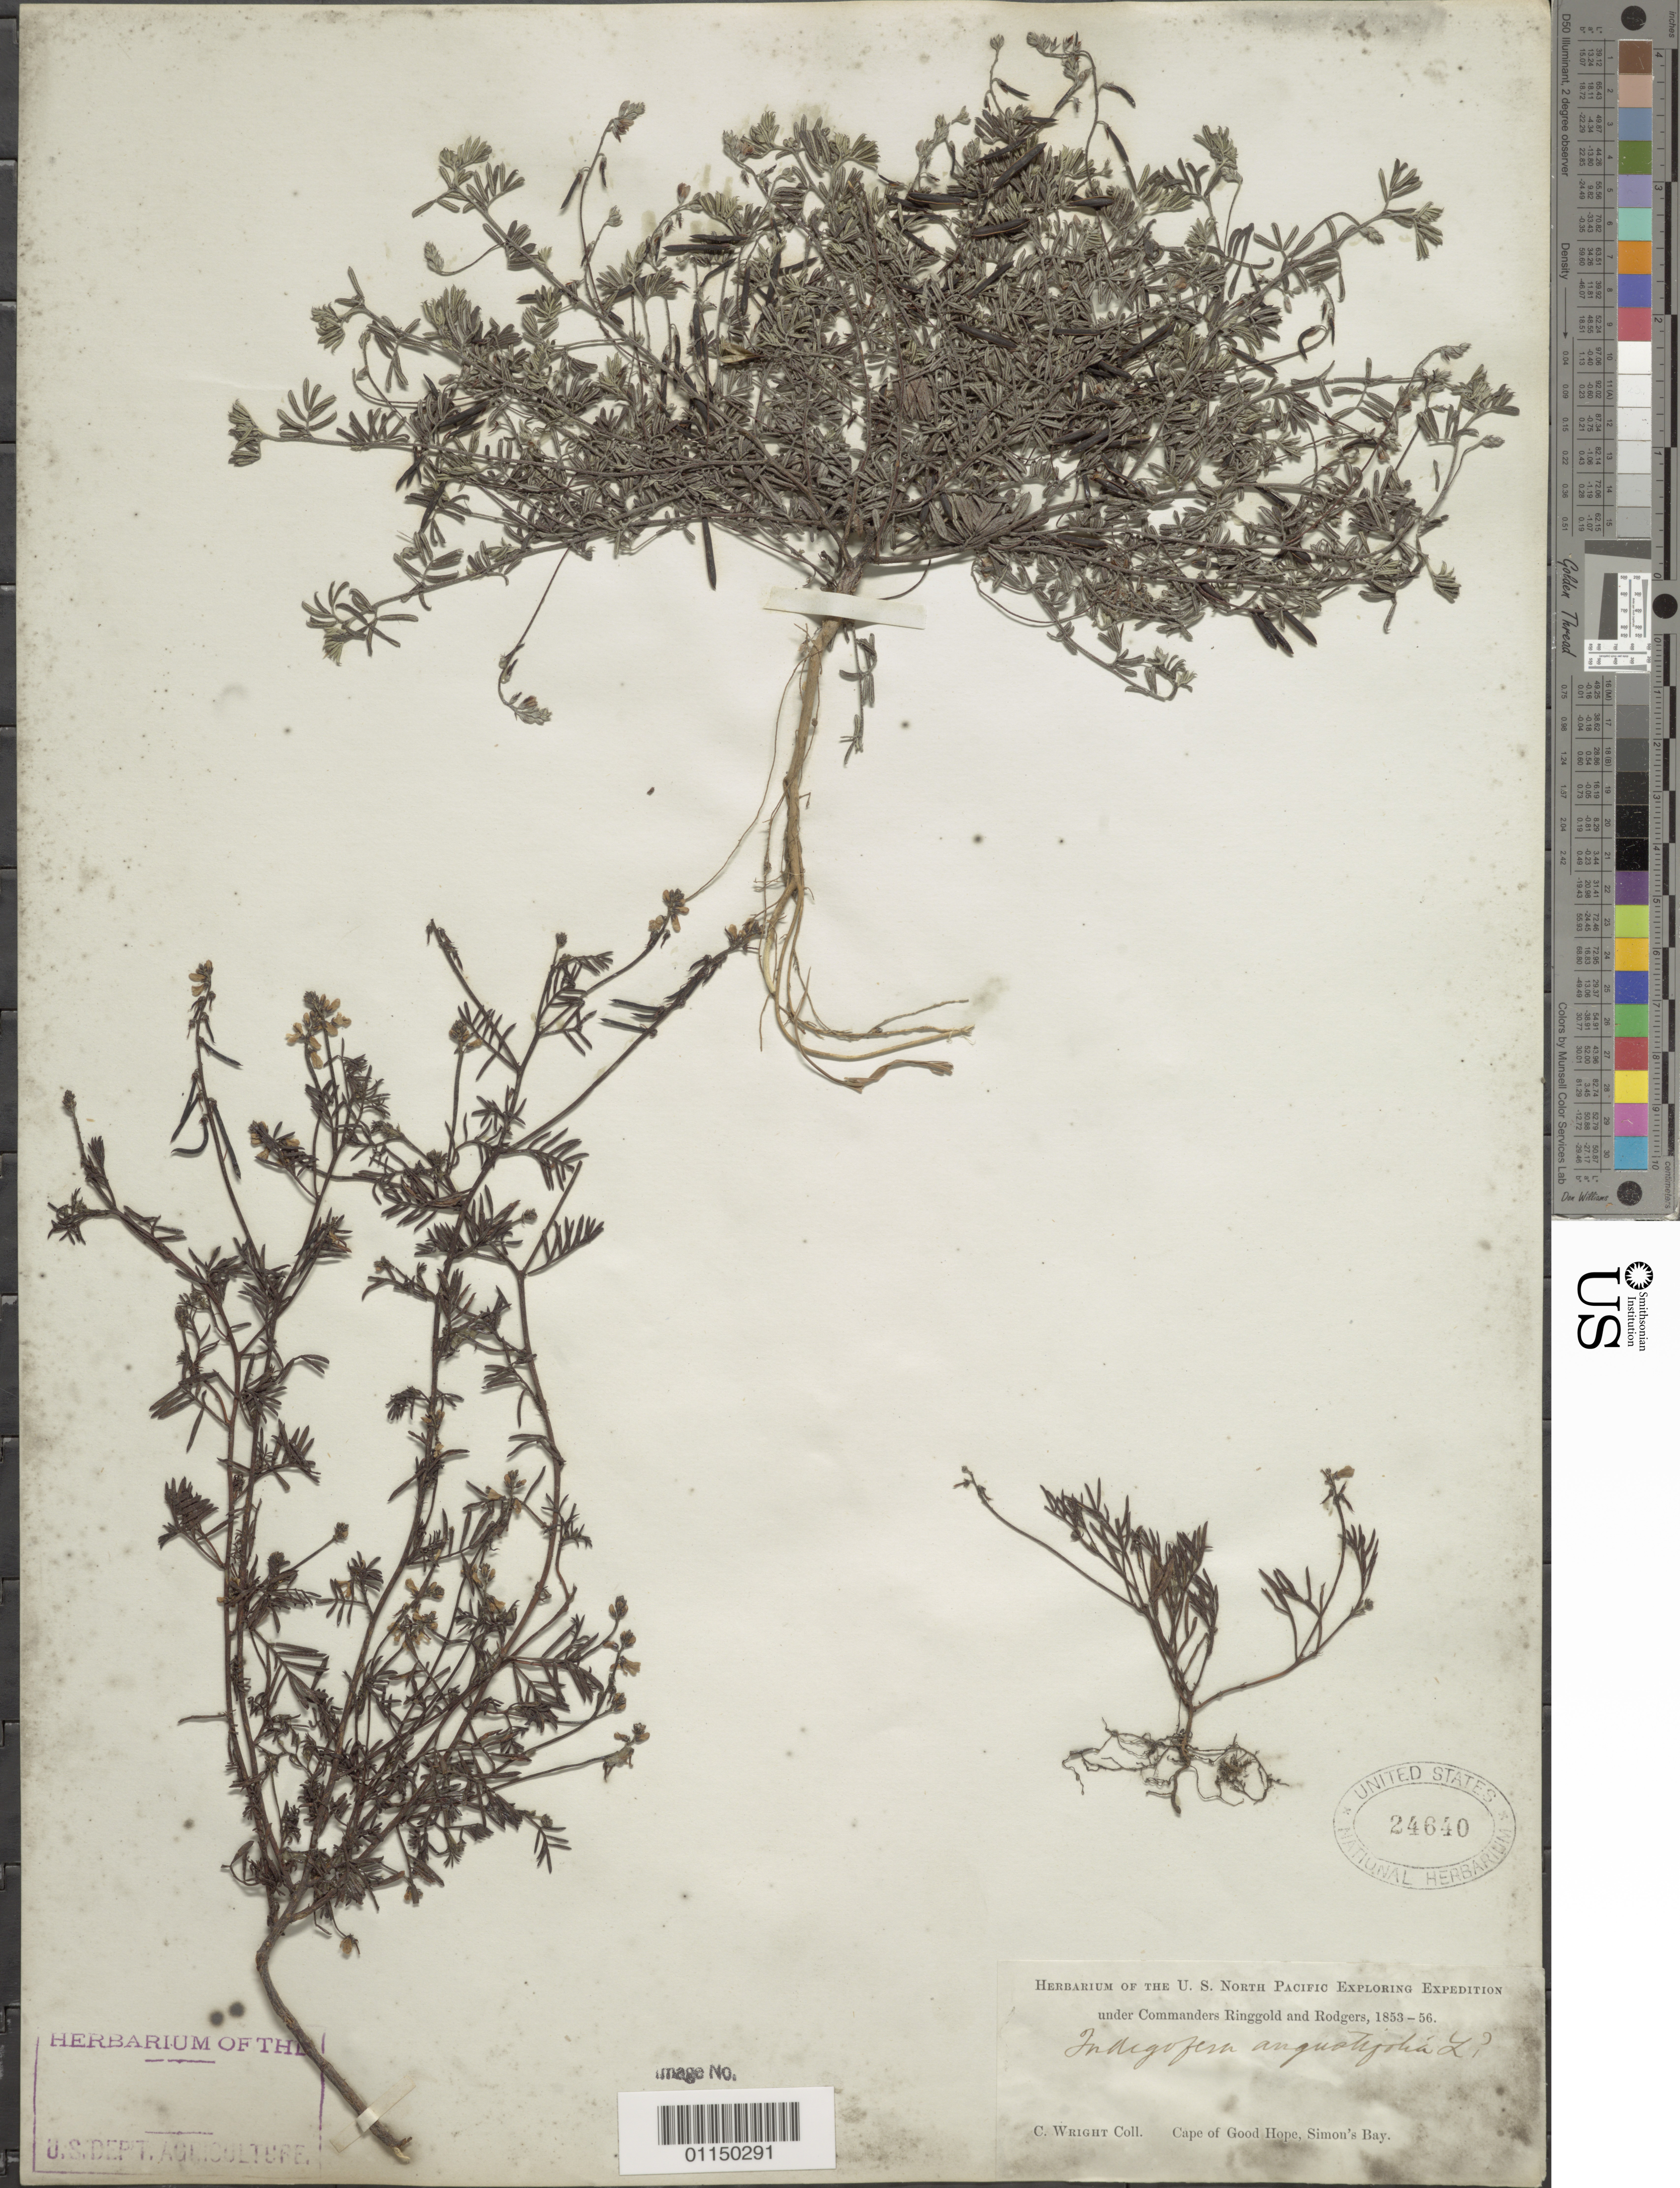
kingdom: Plantae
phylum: Tracheophyta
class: Magnoliopsida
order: Fabales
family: Fabaceae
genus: Indigofera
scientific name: Indigofera angustifolia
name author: L.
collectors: C. Wright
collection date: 1853/1856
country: South Africa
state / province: Western Cape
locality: Cape of Good Hope, Simon's Bay.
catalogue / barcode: US 24640